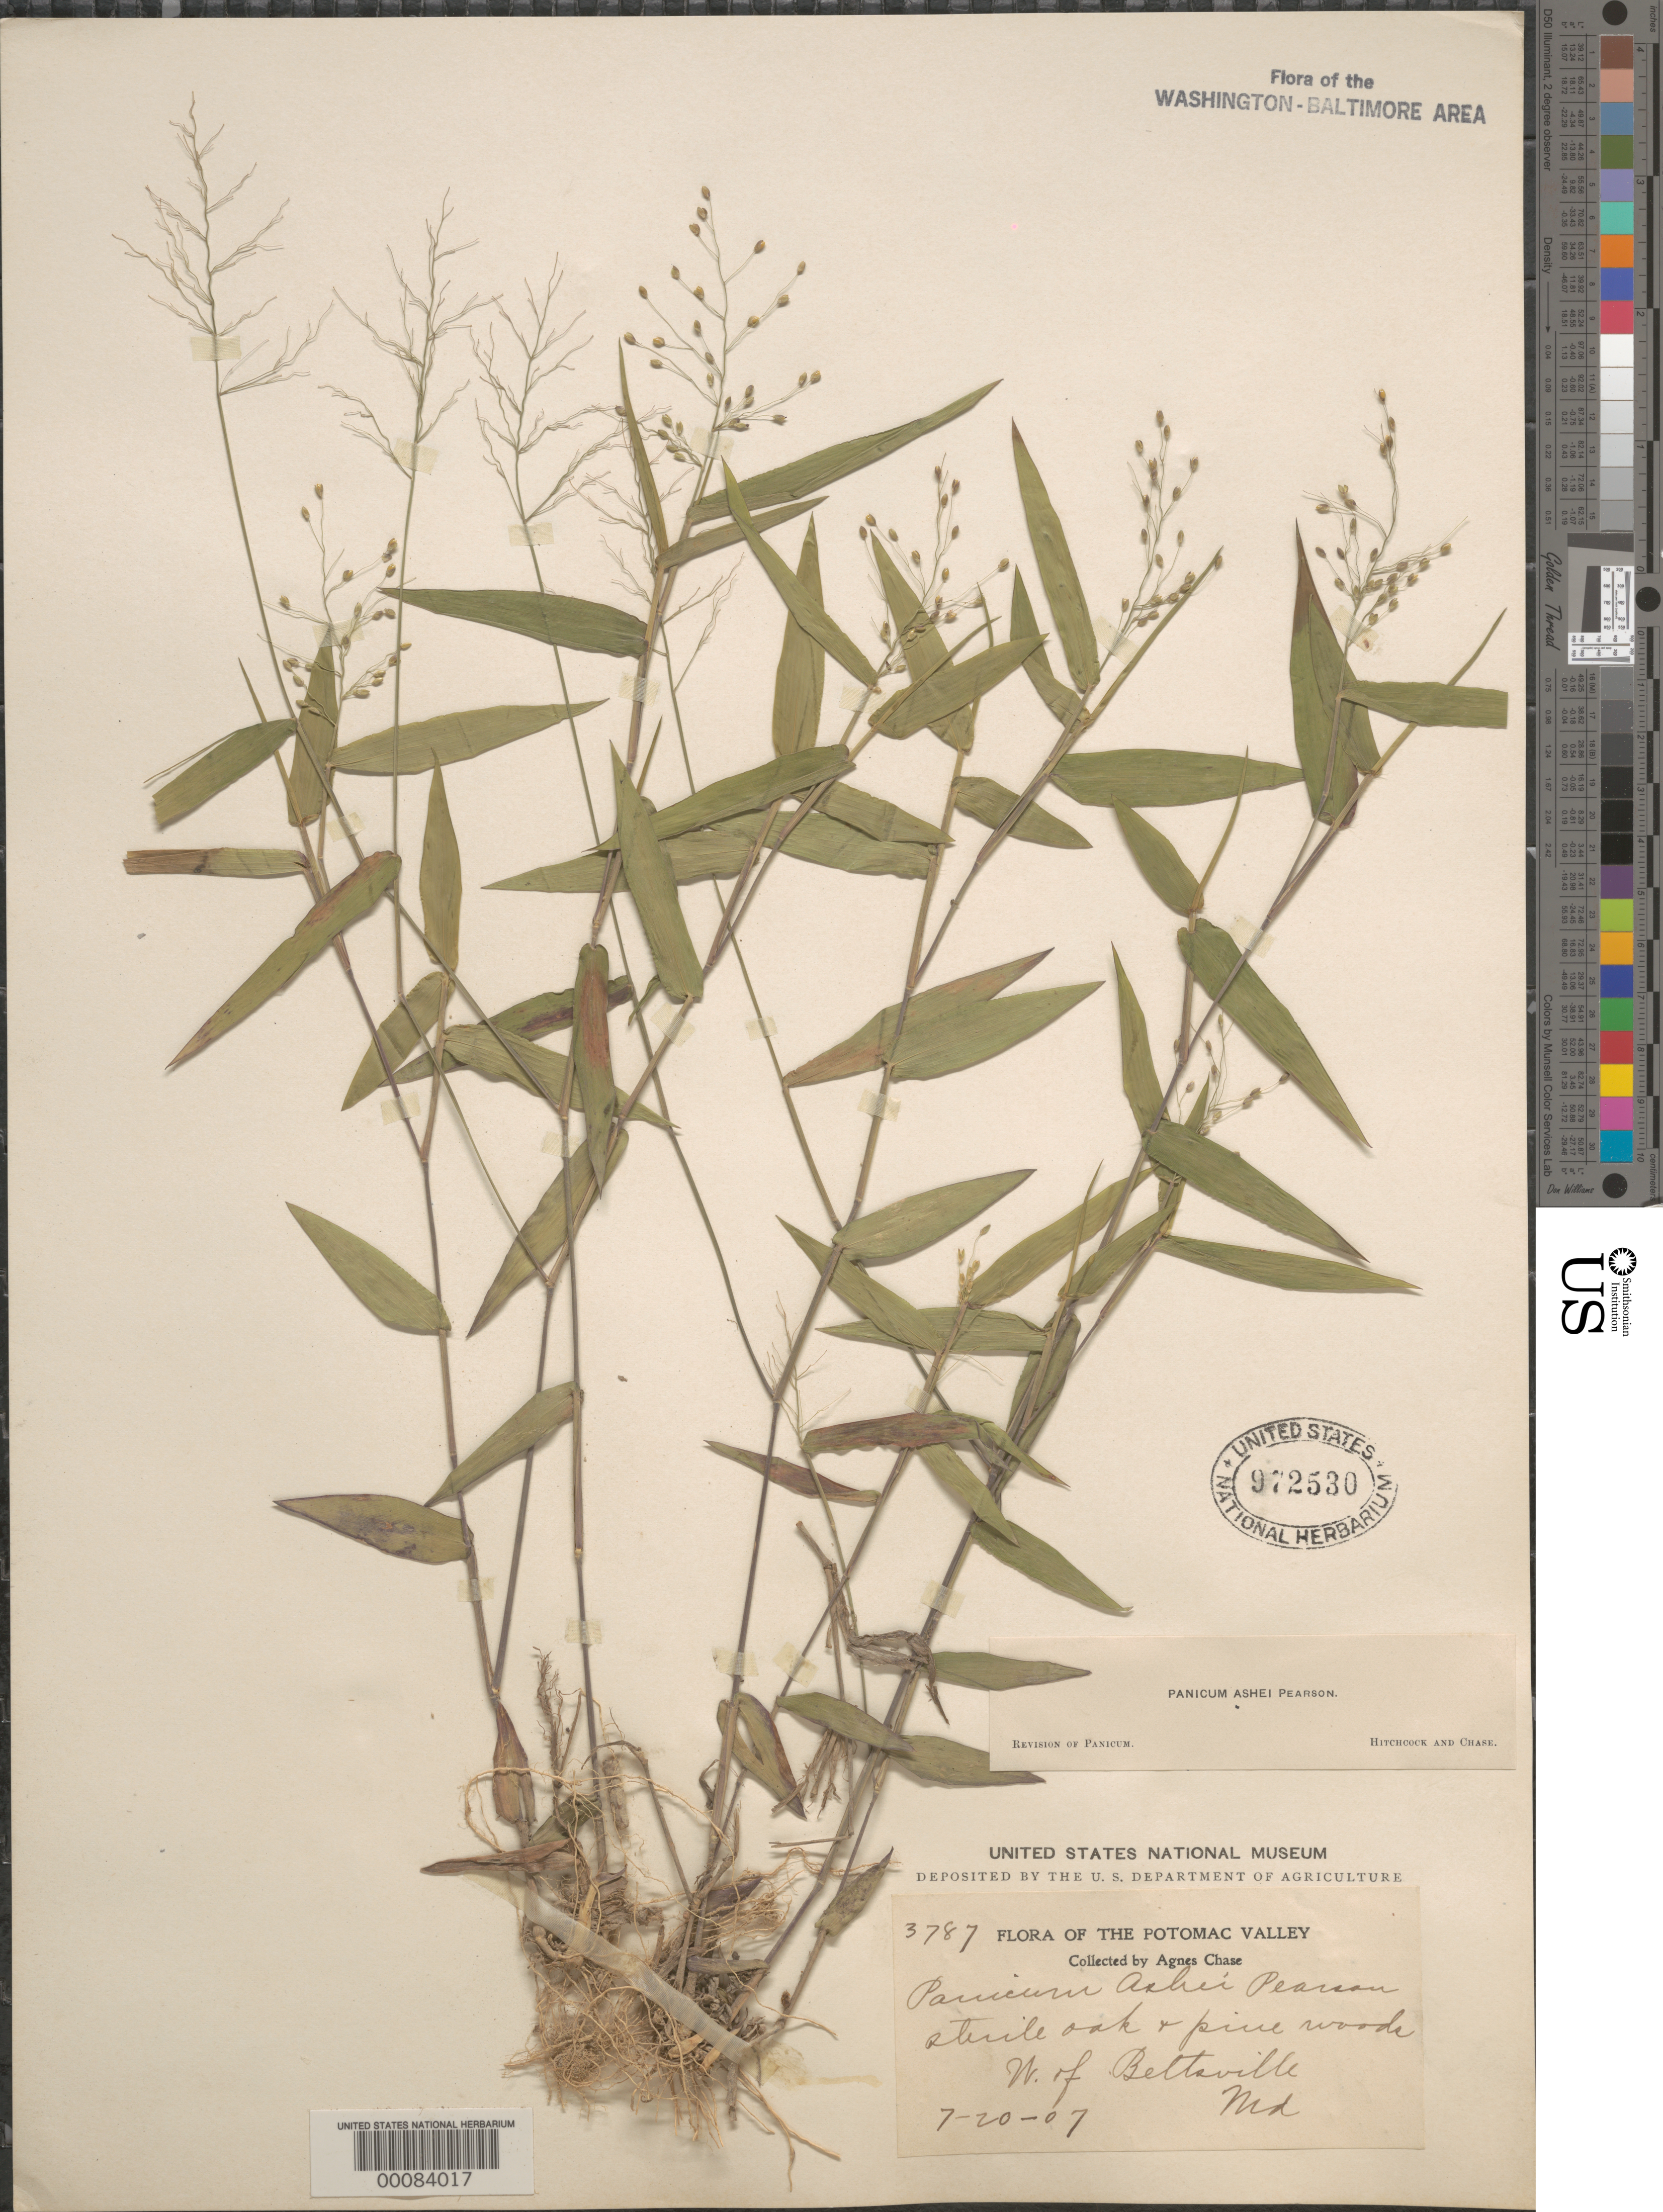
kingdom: Plantae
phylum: Tracheophyta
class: Liliopsida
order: Poales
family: Poaceae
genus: Dichanthelium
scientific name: Dichanthelium commutatum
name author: (Schult.) Gould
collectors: A. Chase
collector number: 3787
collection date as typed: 20 Jul 1907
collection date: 1907-07-20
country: United States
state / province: Maryland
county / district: Prince George's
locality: W of Beltsville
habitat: Sterile oak and pine woods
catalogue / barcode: US 972530